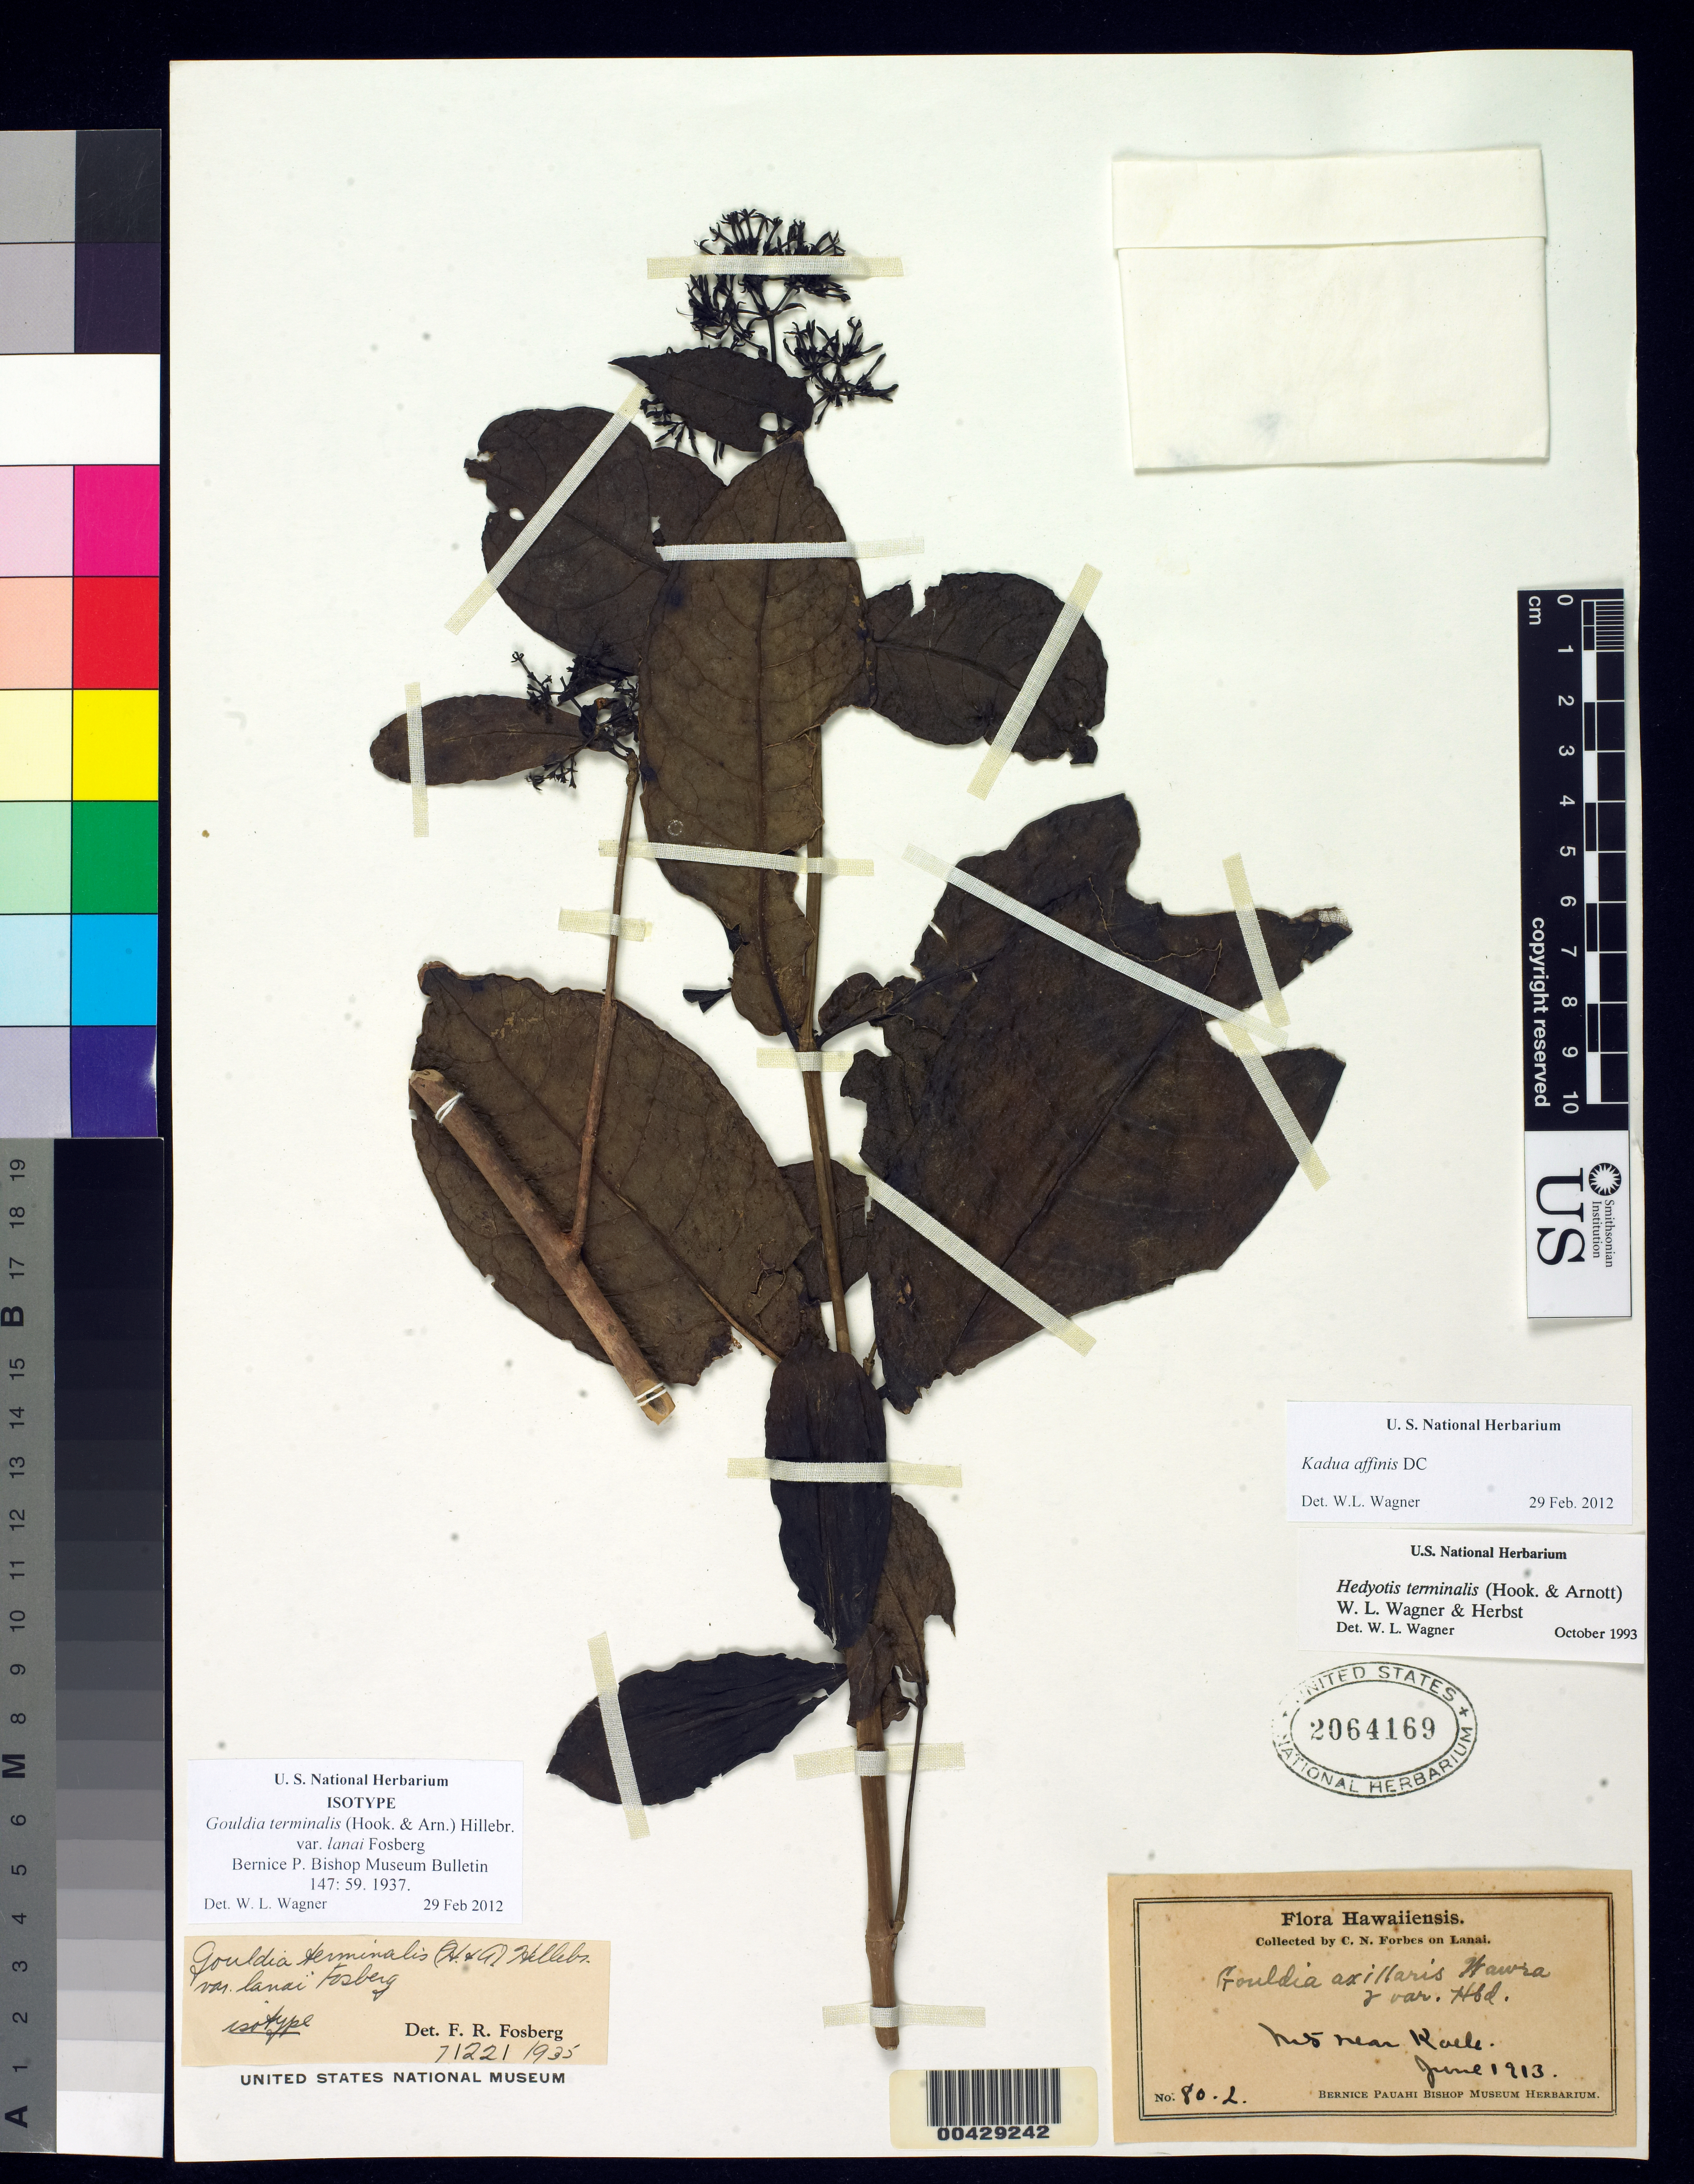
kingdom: Plantae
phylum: Tracheophyta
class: Magnoliopsida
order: Gentianales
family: Rubiaceae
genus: Gouldia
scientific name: Gouldia terminalis var. lanai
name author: Fosberg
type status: Isotype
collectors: C. N. Forbes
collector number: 80.L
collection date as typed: Jun 1913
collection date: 1913-06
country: United States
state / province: Hawaii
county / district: Maui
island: Lana'i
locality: Mountains near Koele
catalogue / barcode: US 2064169